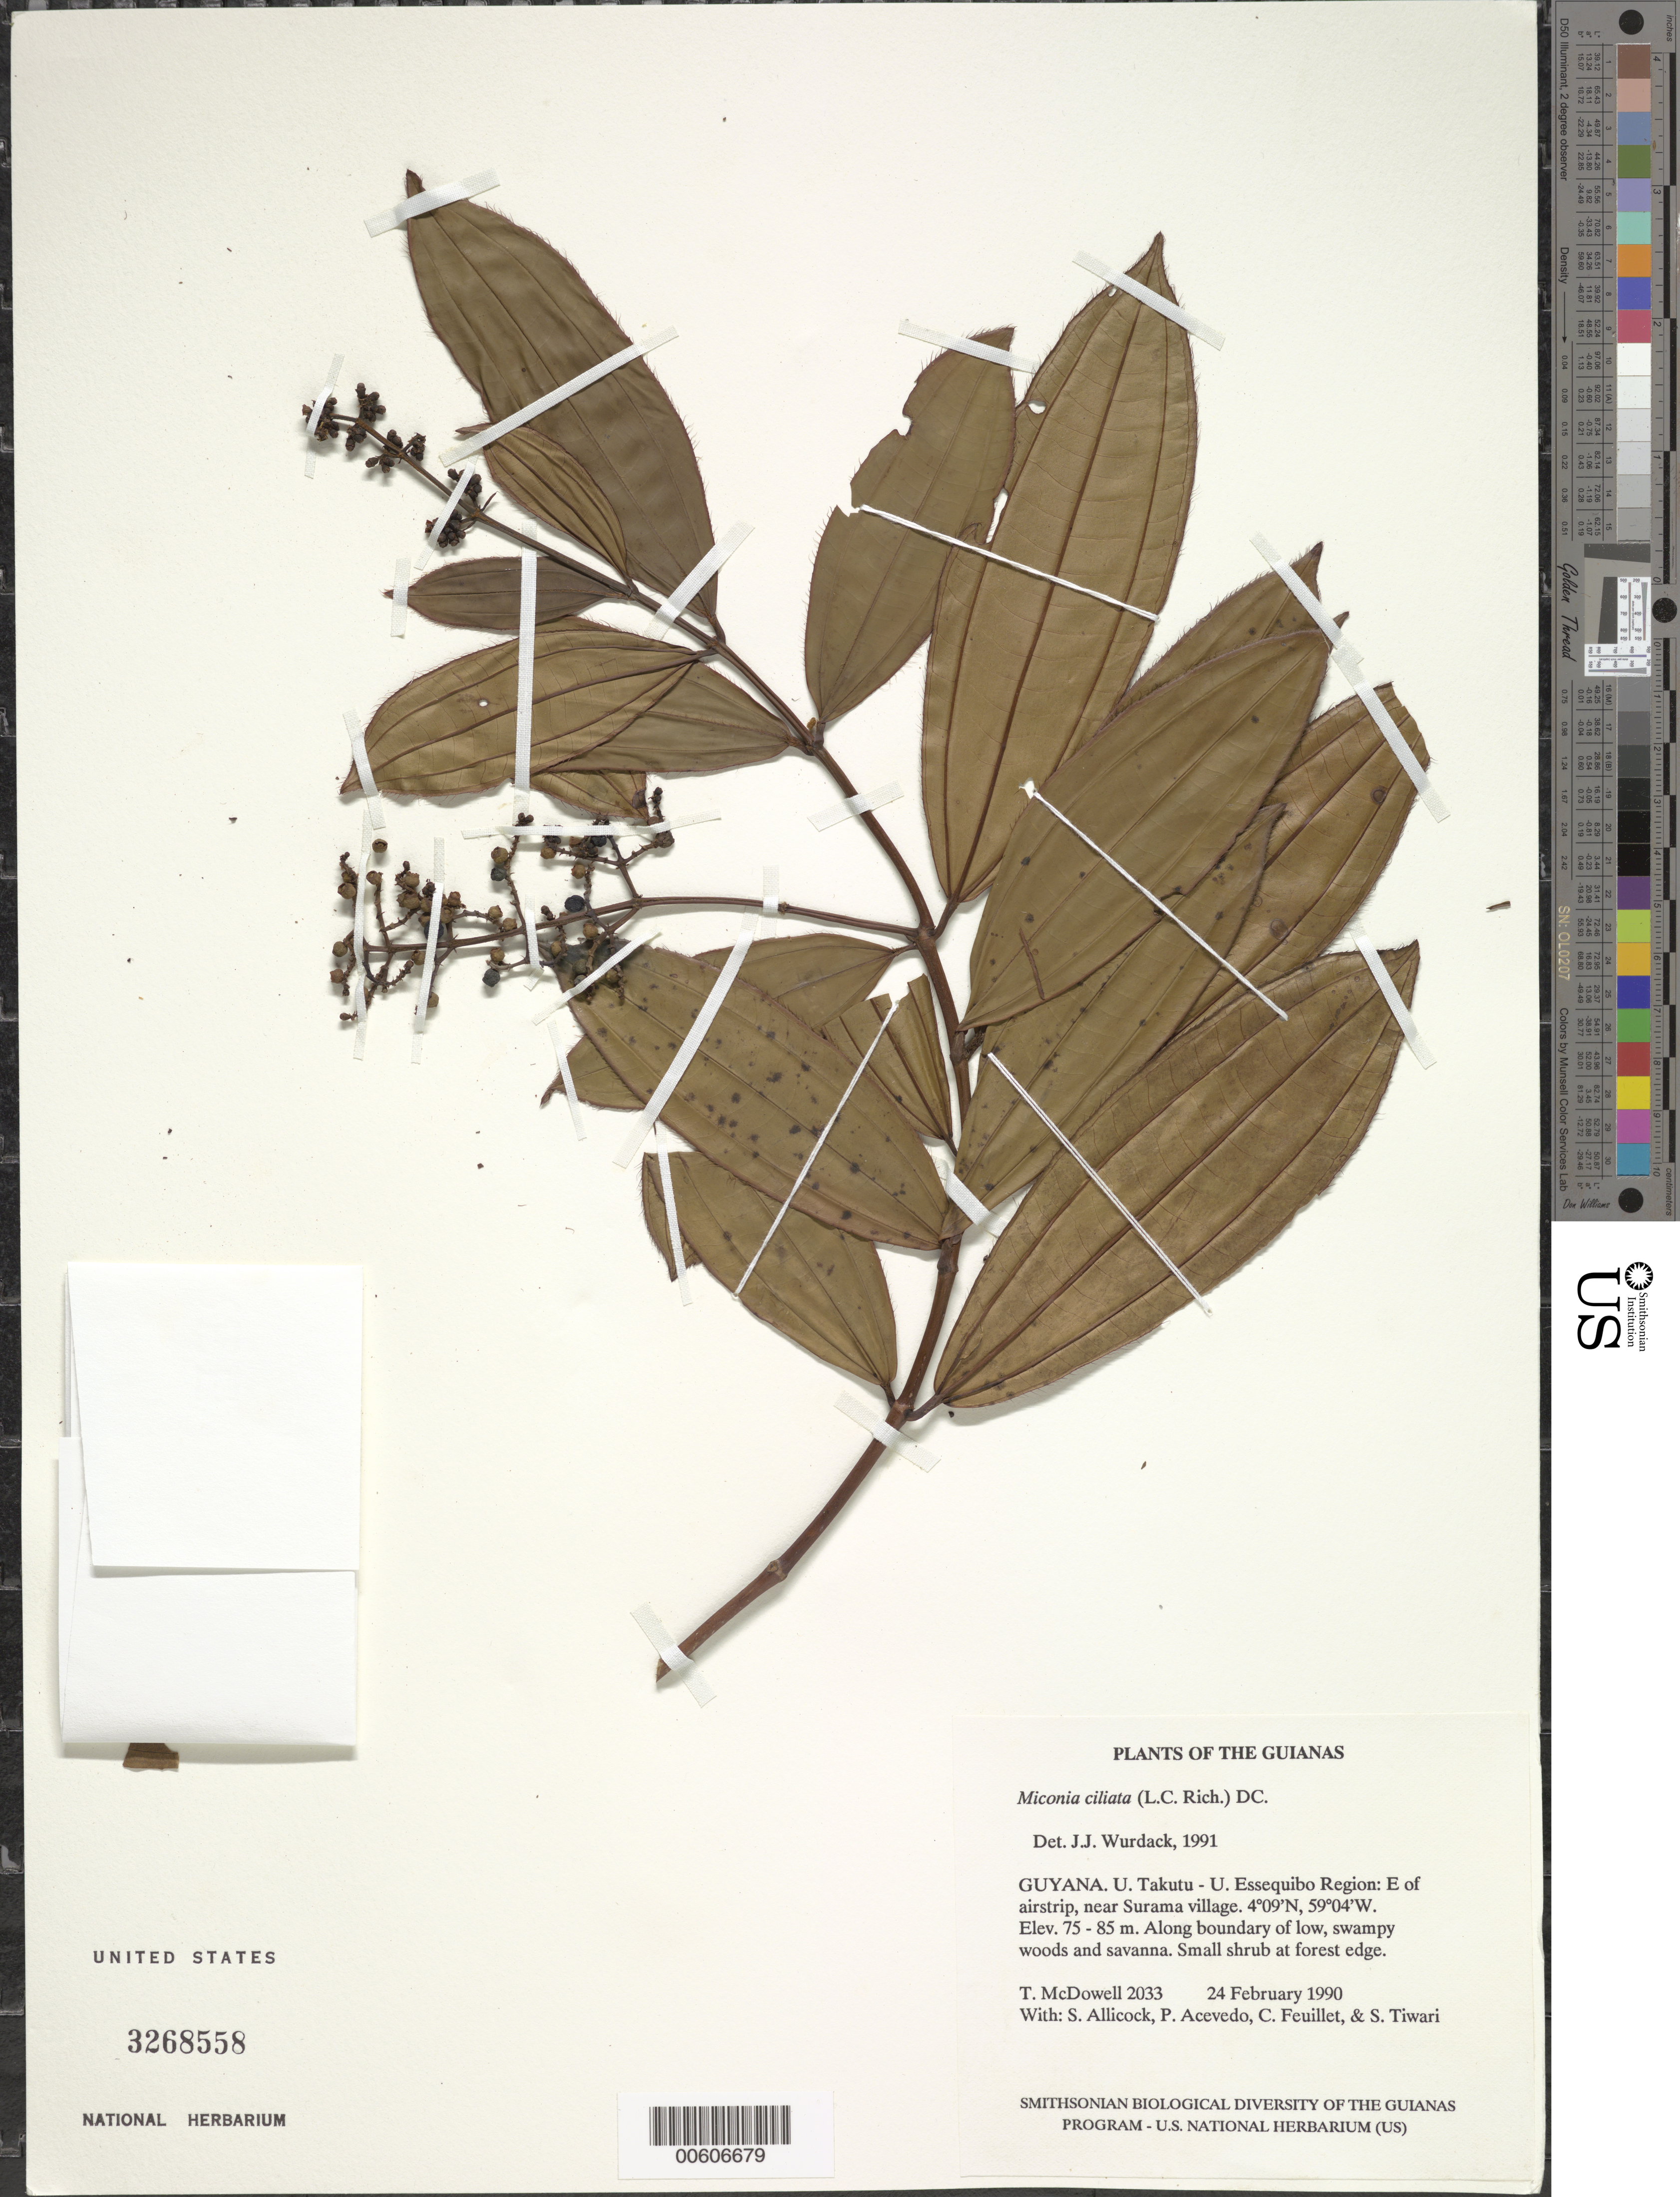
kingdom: Plantae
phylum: Tracheophyta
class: Magnoliopsida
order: Myrtales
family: Melastomataceae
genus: Miconia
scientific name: Miconia ciliata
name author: (Rich.) DC.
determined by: Wurdack, John J., (US), US (UNITED STATES)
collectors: T. McDowell, S. Allicock, P. Acevedo-Rodr., C. Feuillet & S. Tiwari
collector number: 2033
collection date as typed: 24 February 1990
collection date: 1990-02-24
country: Guyana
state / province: U. Takutu-U. Essequibo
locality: E of airstrip, near Surama Village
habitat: Along boundary of low, swampy woods and savanna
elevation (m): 75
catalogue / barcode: US 3268558